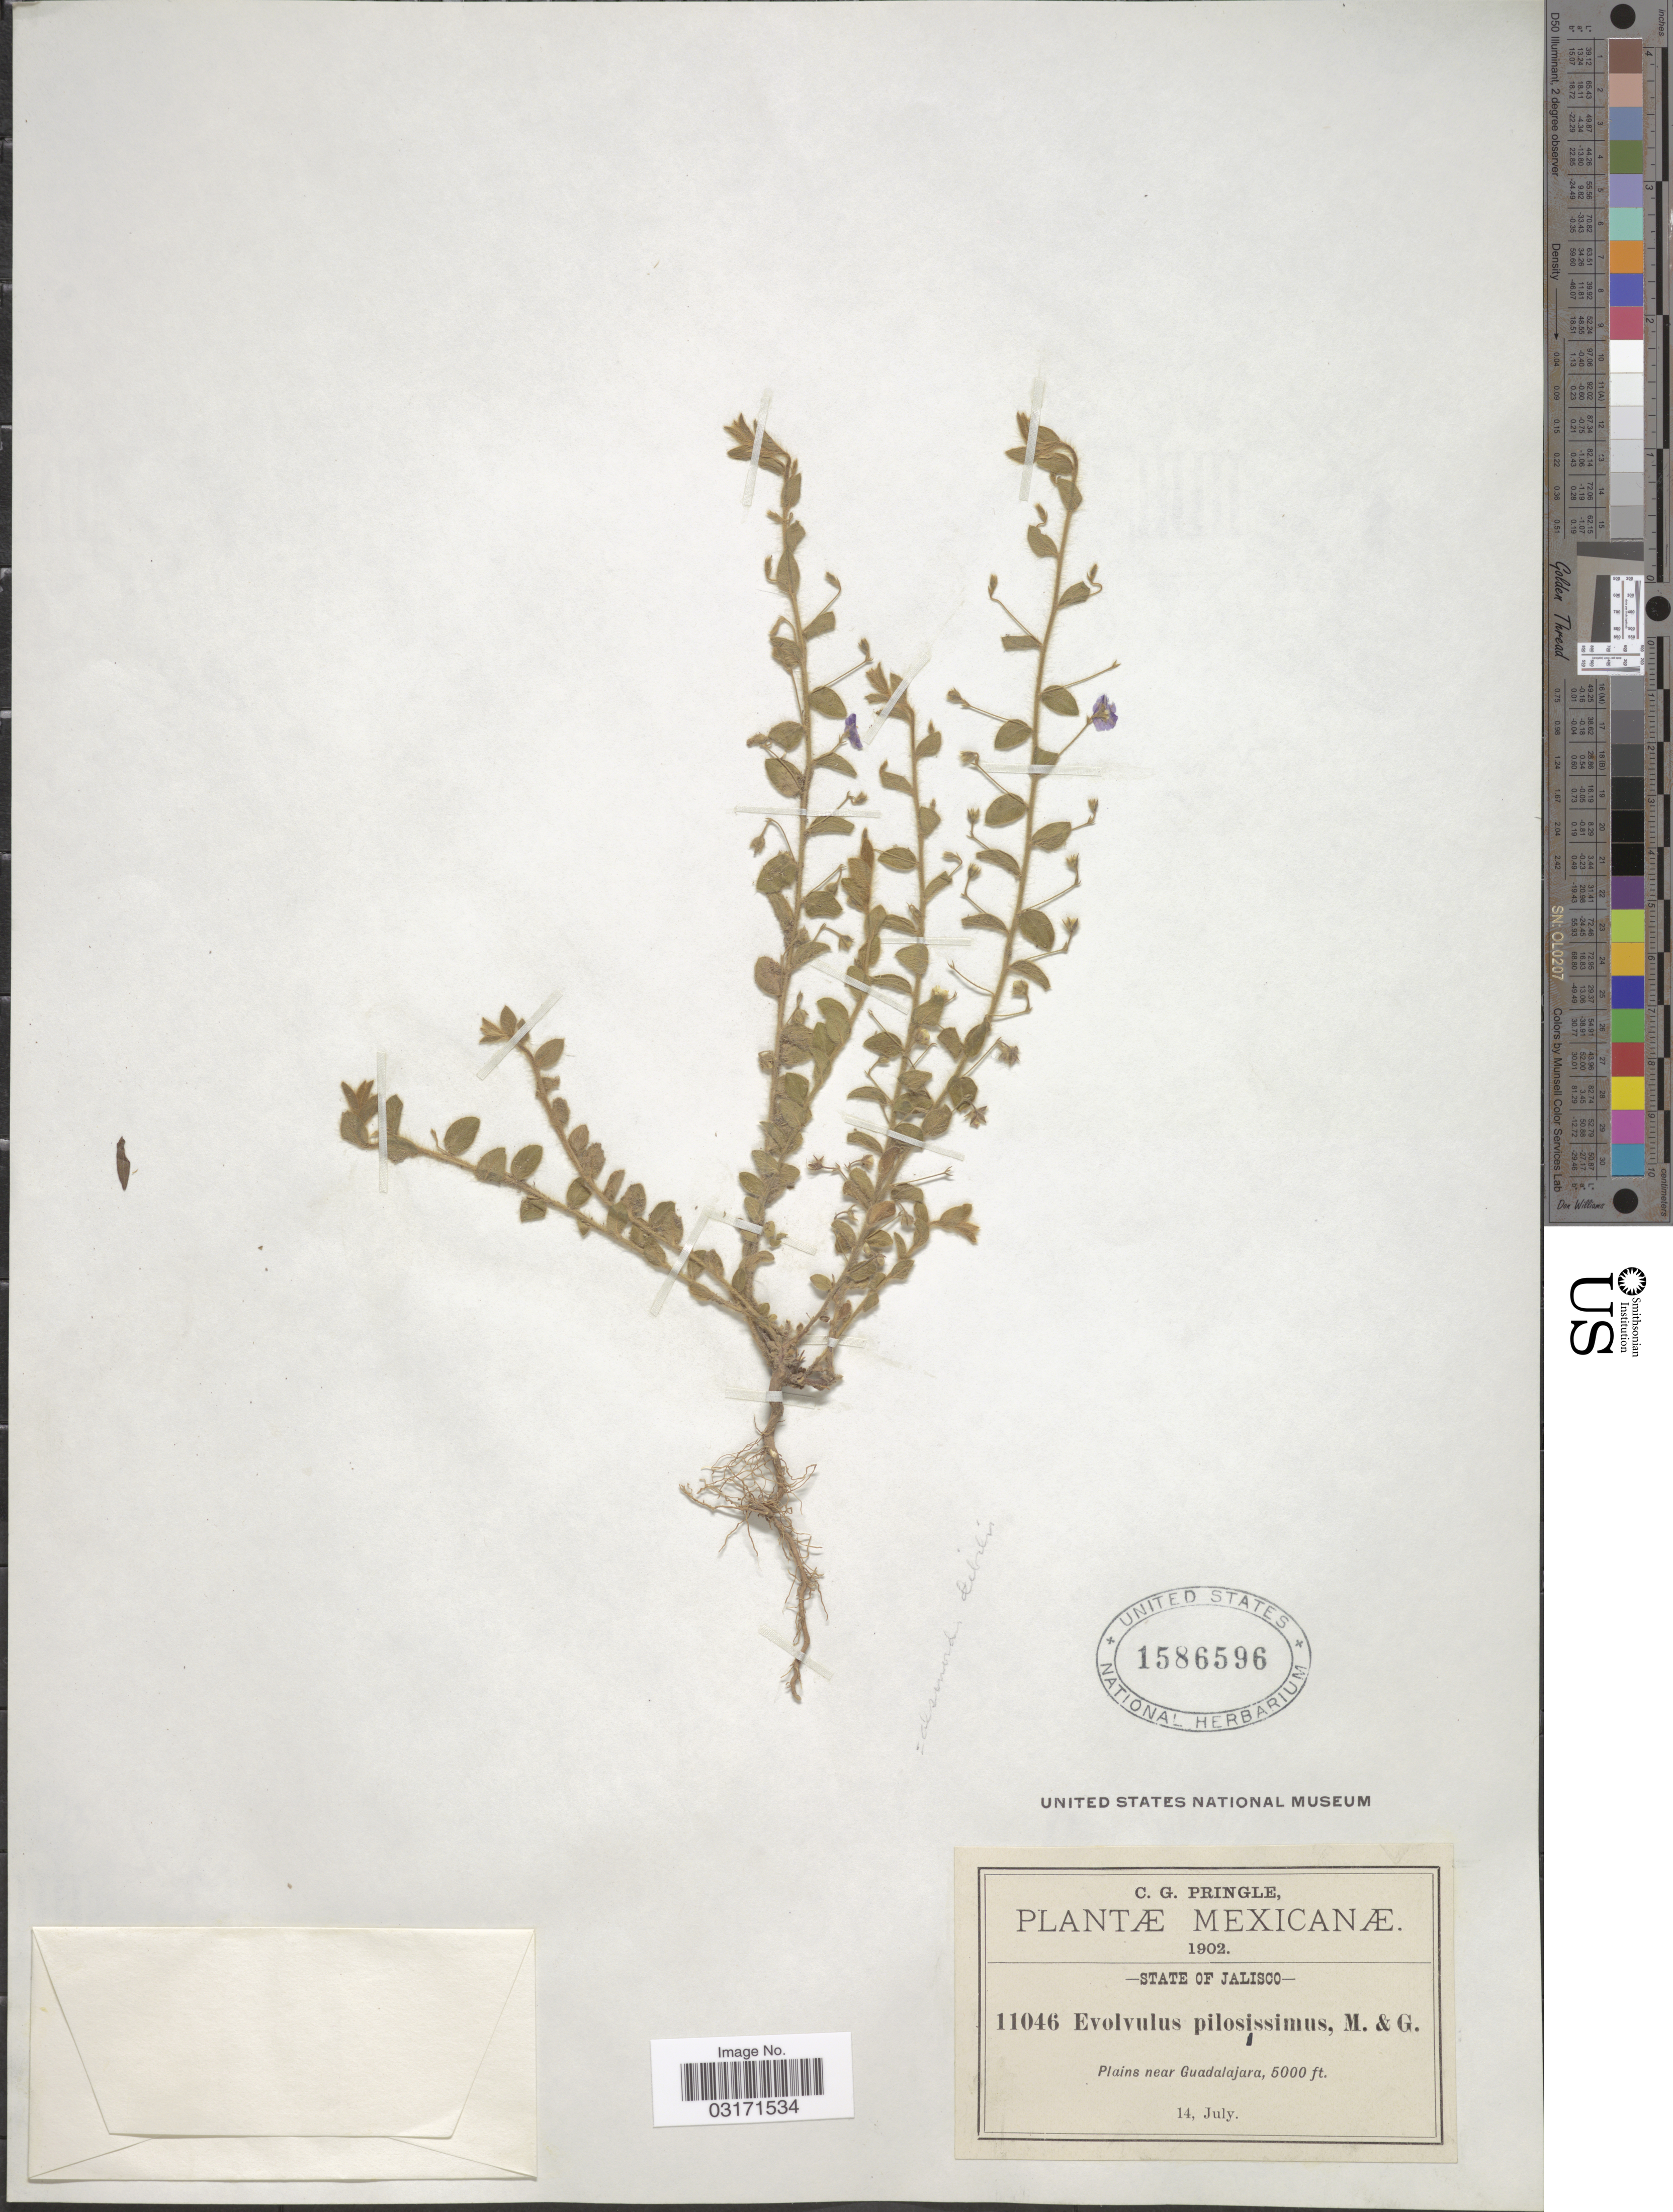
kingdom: Plantae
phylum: Tracheophyta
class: Magnoliopsida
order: Solanales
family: Convolvulaceae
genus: Evolvulus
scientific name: Evolvulus alsinoides var. debilis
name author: (Kunth) Ooststr.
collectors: C. G. Pringle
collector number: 11046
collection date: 1902-07-14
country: Mexico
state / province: Jalisco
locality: Plains near Guadalajara.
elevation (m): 1524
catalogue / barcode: US 1586596